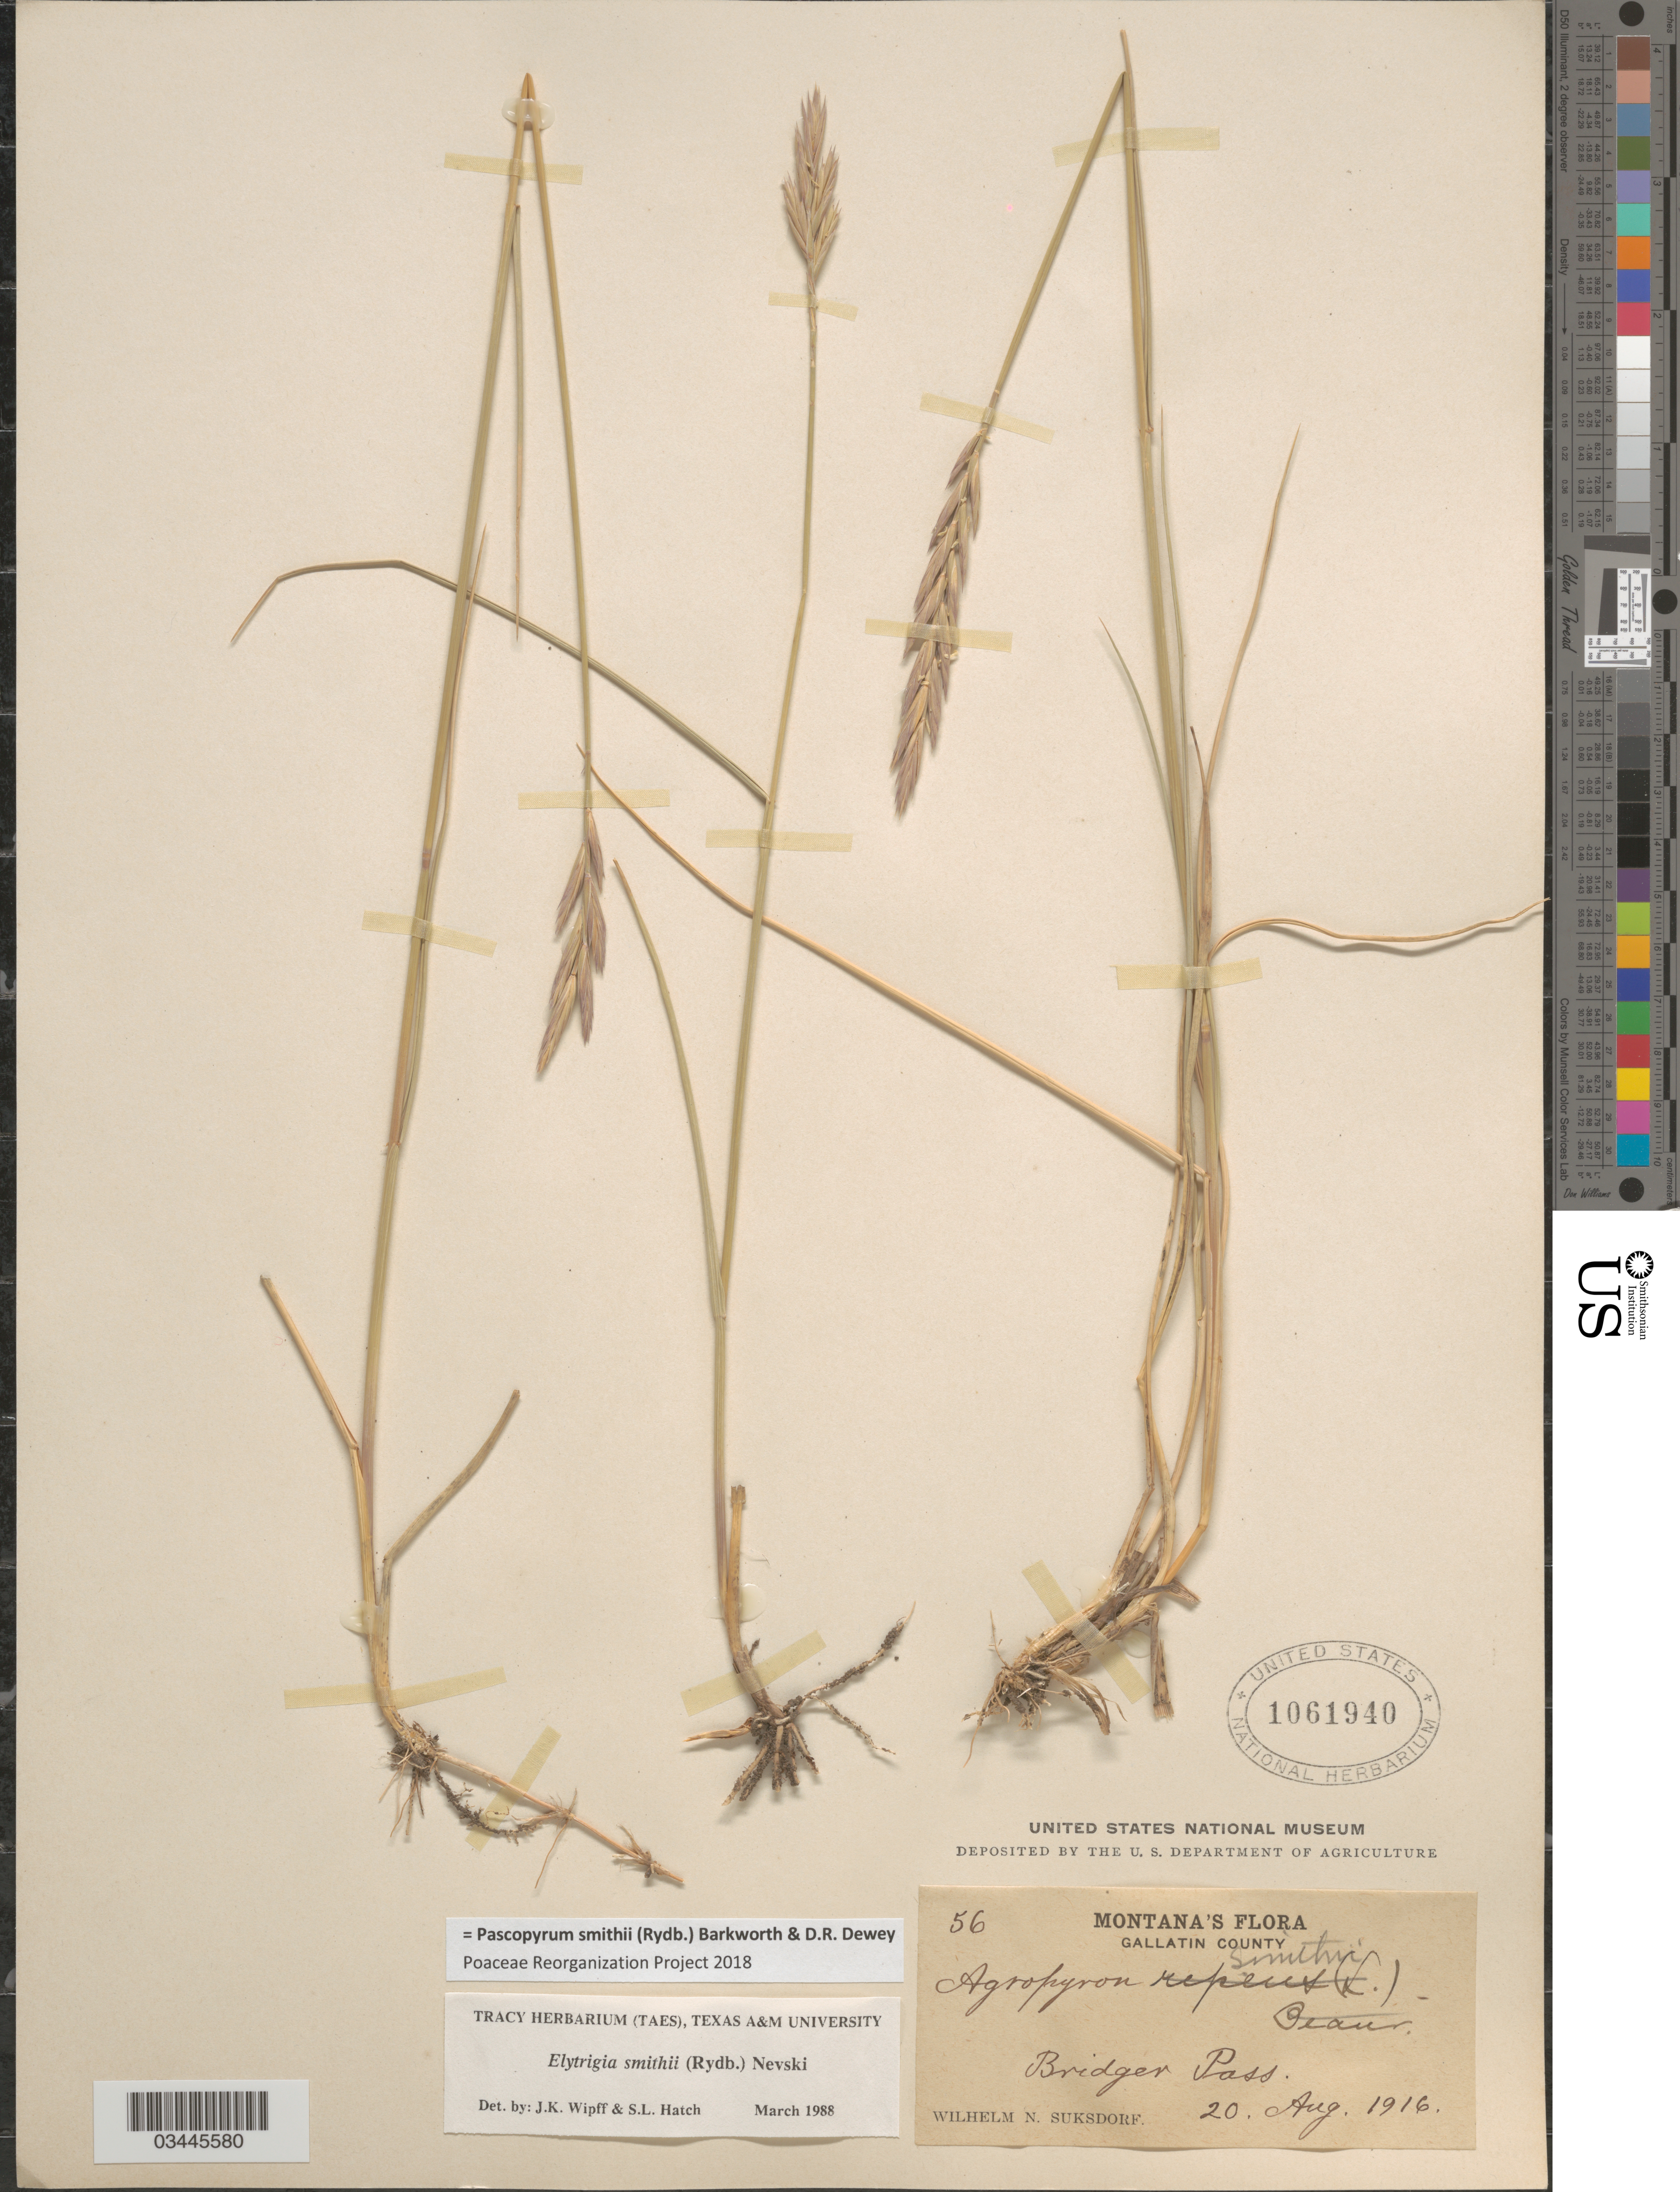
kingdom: Plantae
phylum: Tracheophyta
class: Liliopsida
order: Poales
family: Poaceae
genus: Pascopyrum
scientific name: Pascopyrum smithii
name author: (Rydb.) Barkworth & Dewey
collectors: W. N. Suksdorf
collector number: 56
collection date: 1916-08-20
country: United States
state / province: Montana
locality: Gallatin County. Bridger Pass.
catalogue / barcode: US 1061940